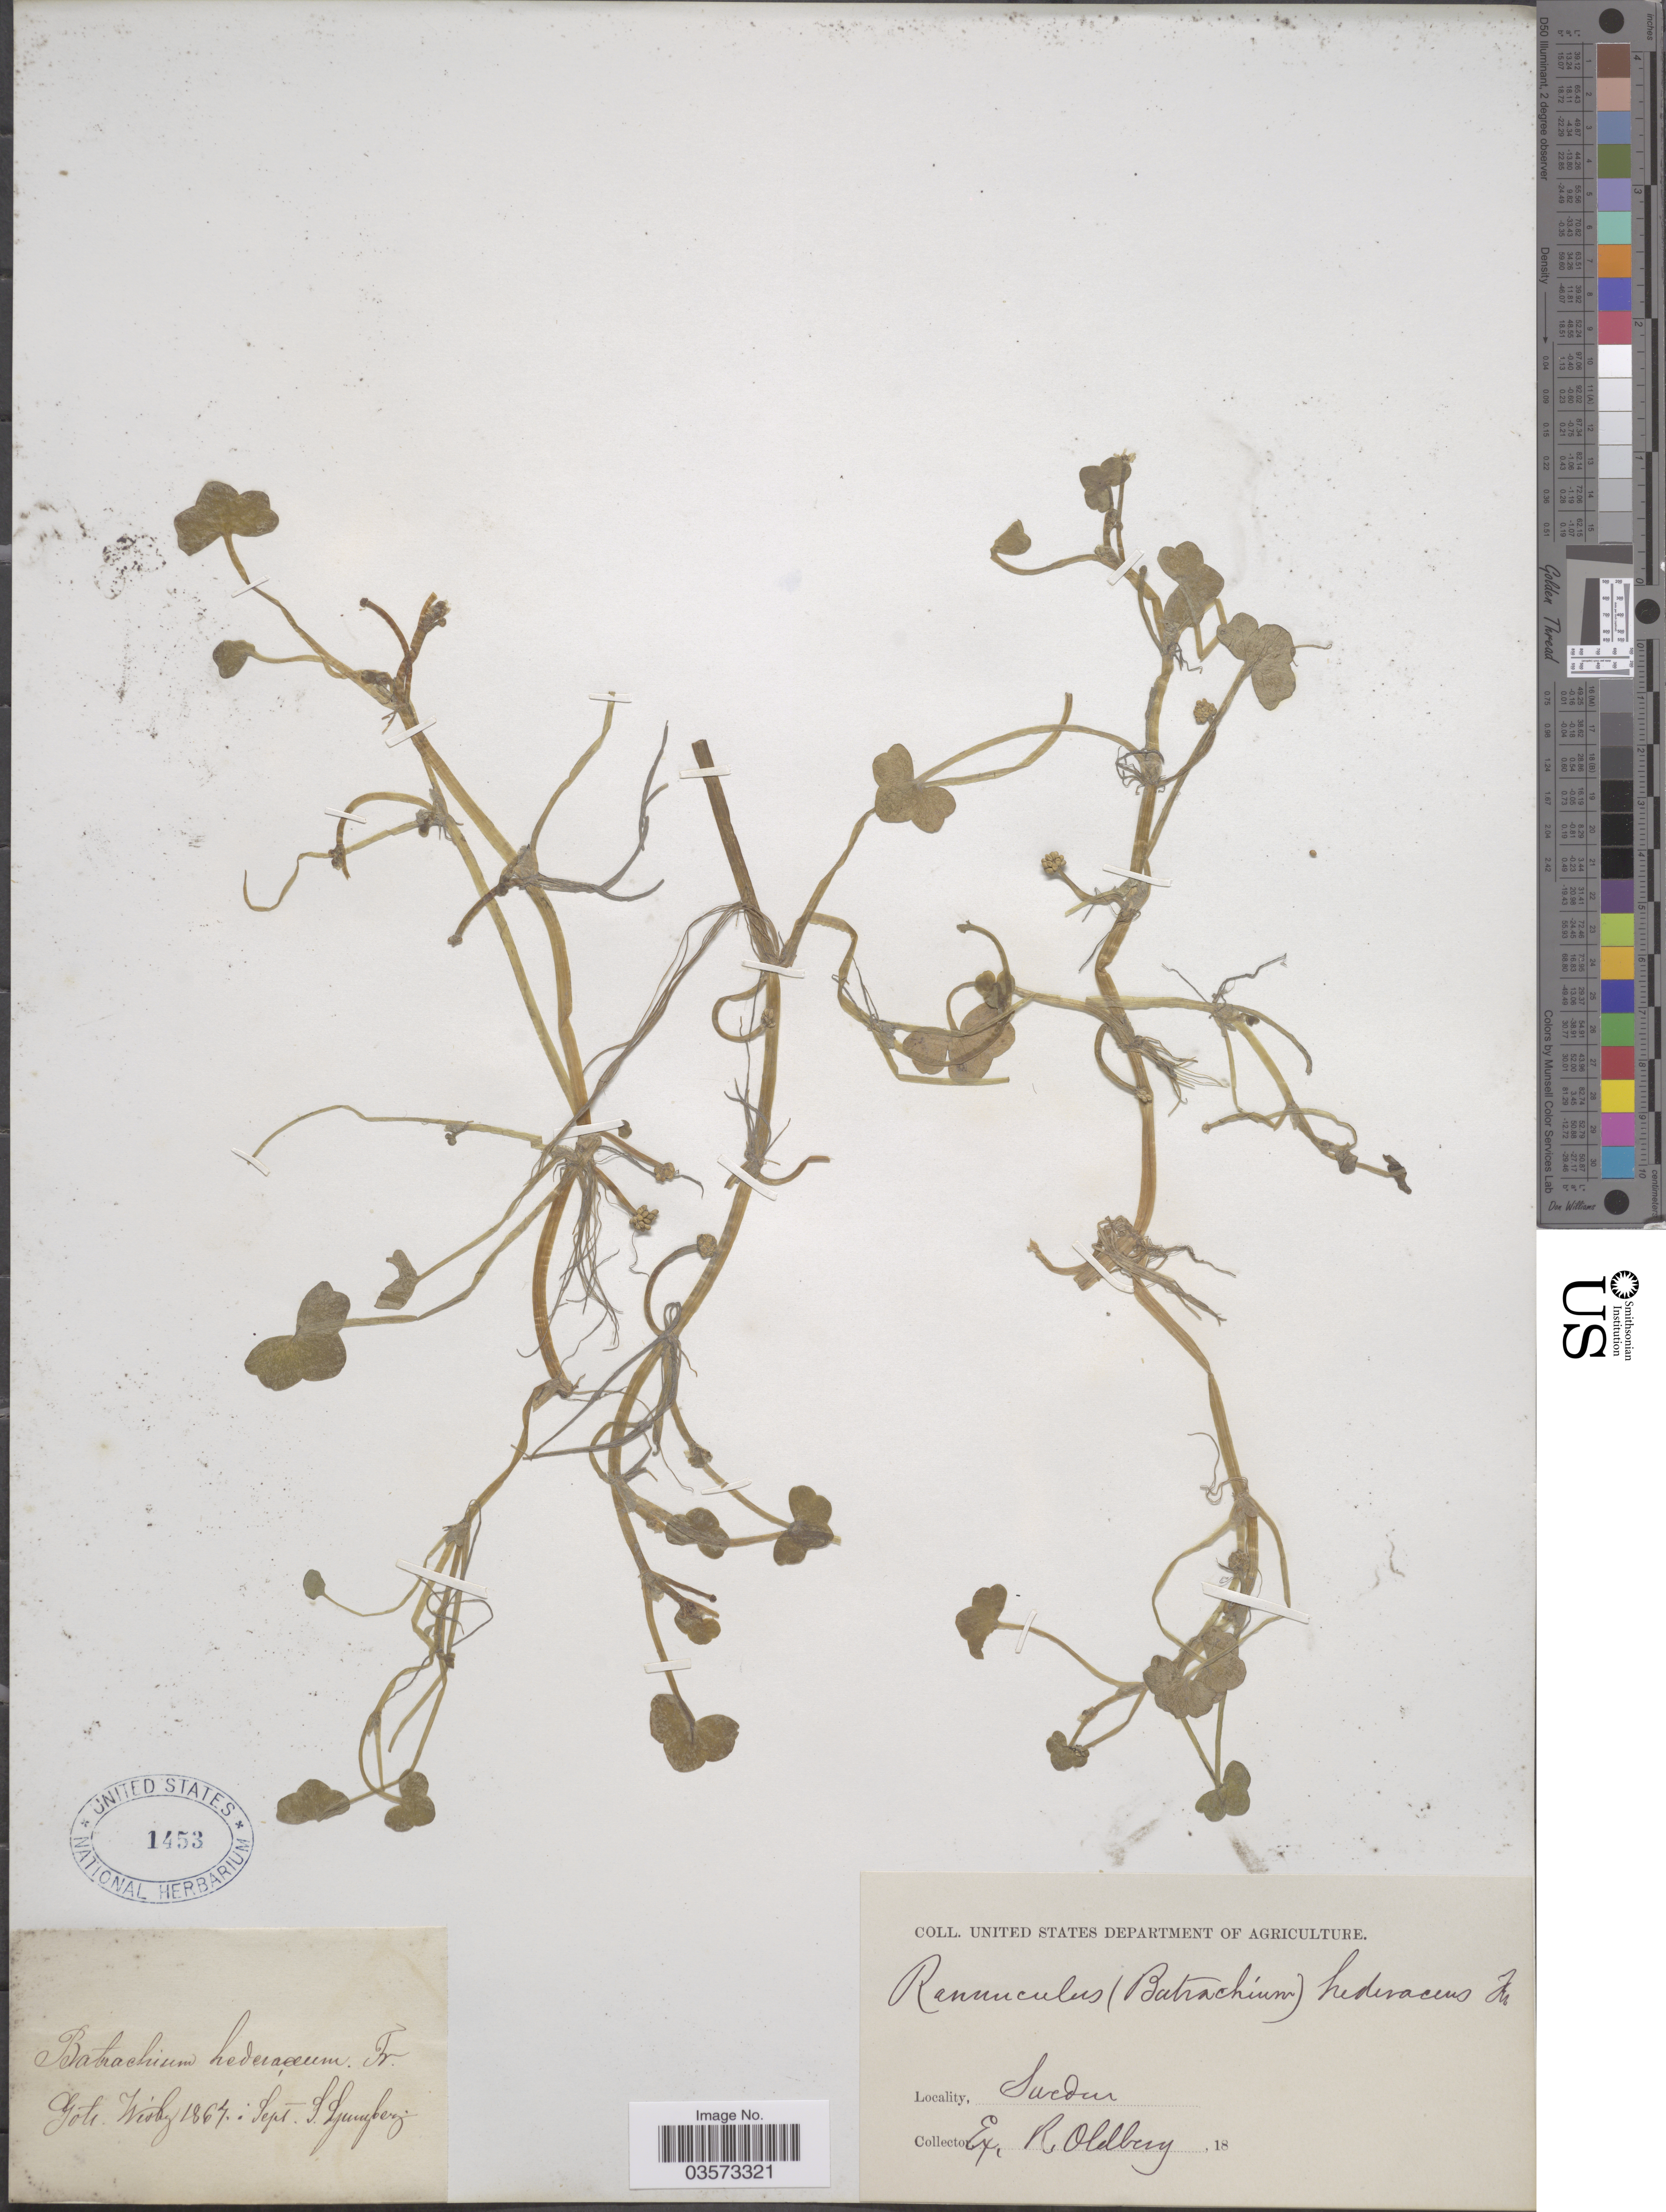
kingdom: Plantae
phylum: Tracheophyta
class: Magnoliopsida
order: Ranunculales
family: Ranunculaceae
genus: Ranunculus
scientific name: Ranunculus hederaceus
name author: L.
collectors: S. Ljungberg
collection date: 1867-09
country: Sweden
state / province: Gotland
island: Gotland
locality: Gotl. Wisby.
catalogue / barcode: US 1453